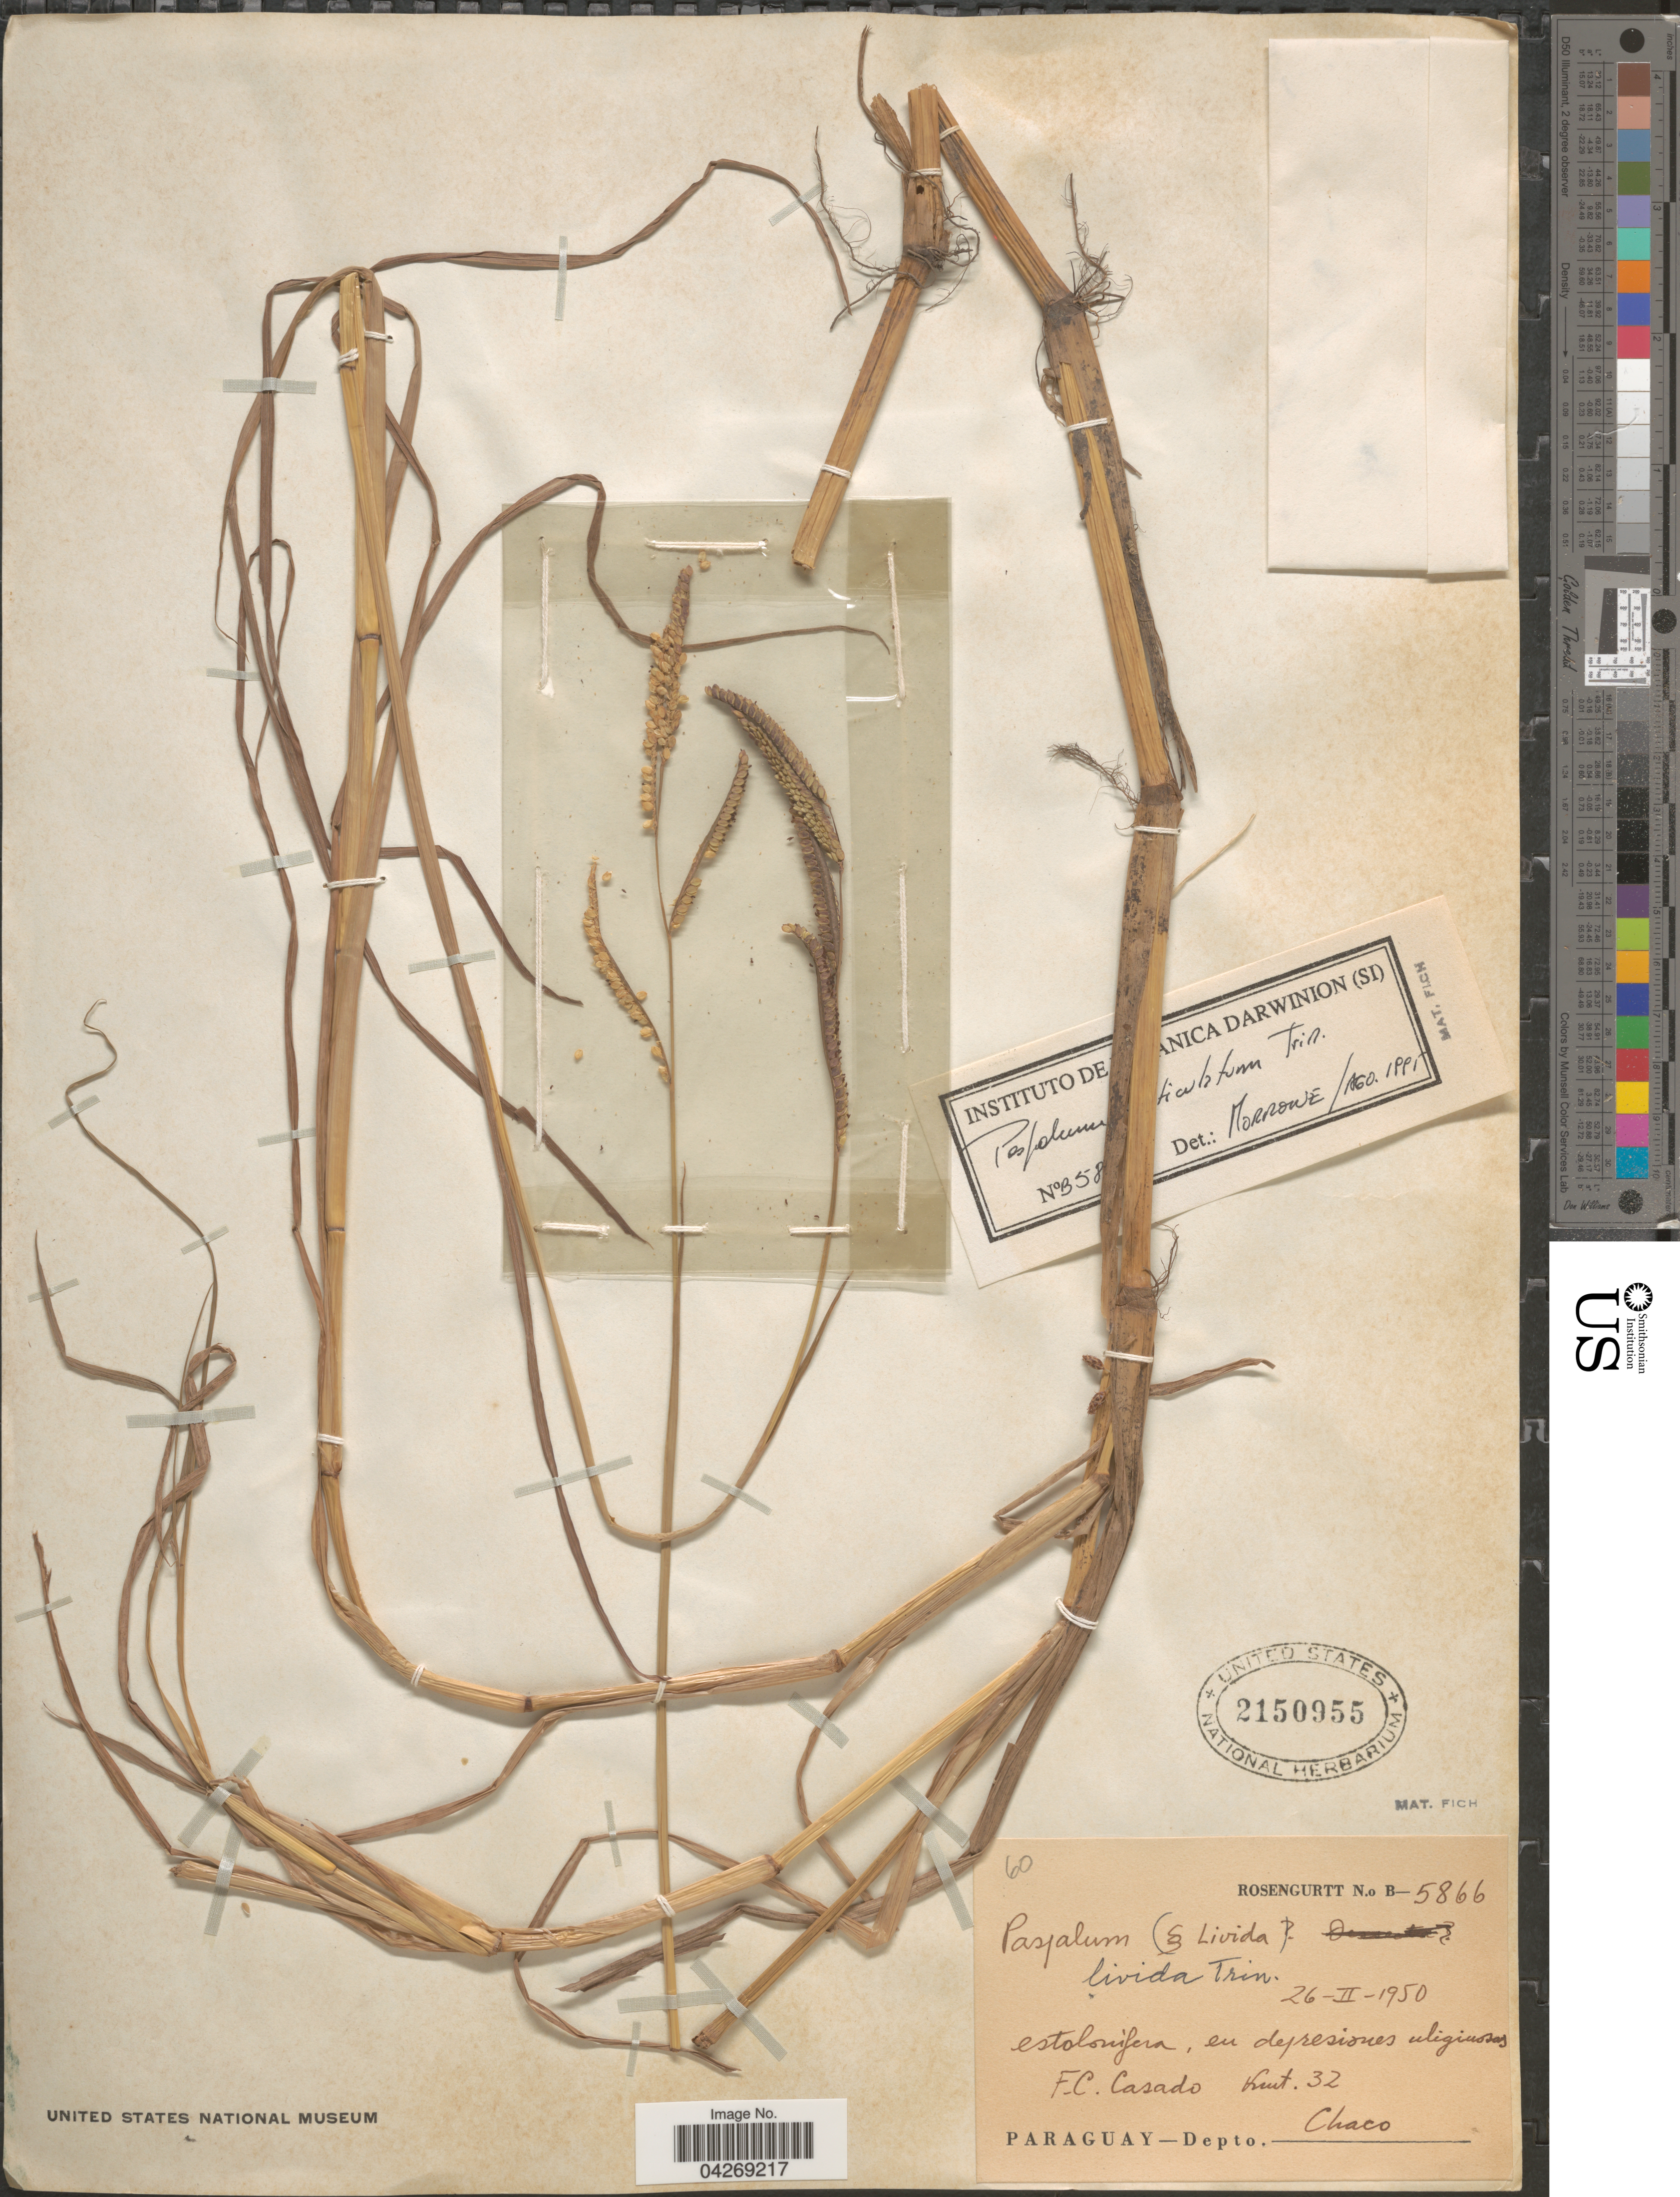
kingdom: Plantae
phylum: Tracheophyta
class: Liliopsida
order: Poales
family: Poaceae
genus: Paspalum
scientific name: Paspalum denticulatum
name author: Trin.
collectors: Rosengurtt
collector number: B-5866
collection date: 1950-02-26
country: Paraguay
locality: F.C. Casado Kmt. 32. Depto. Chaco.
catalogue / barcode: US 2150955